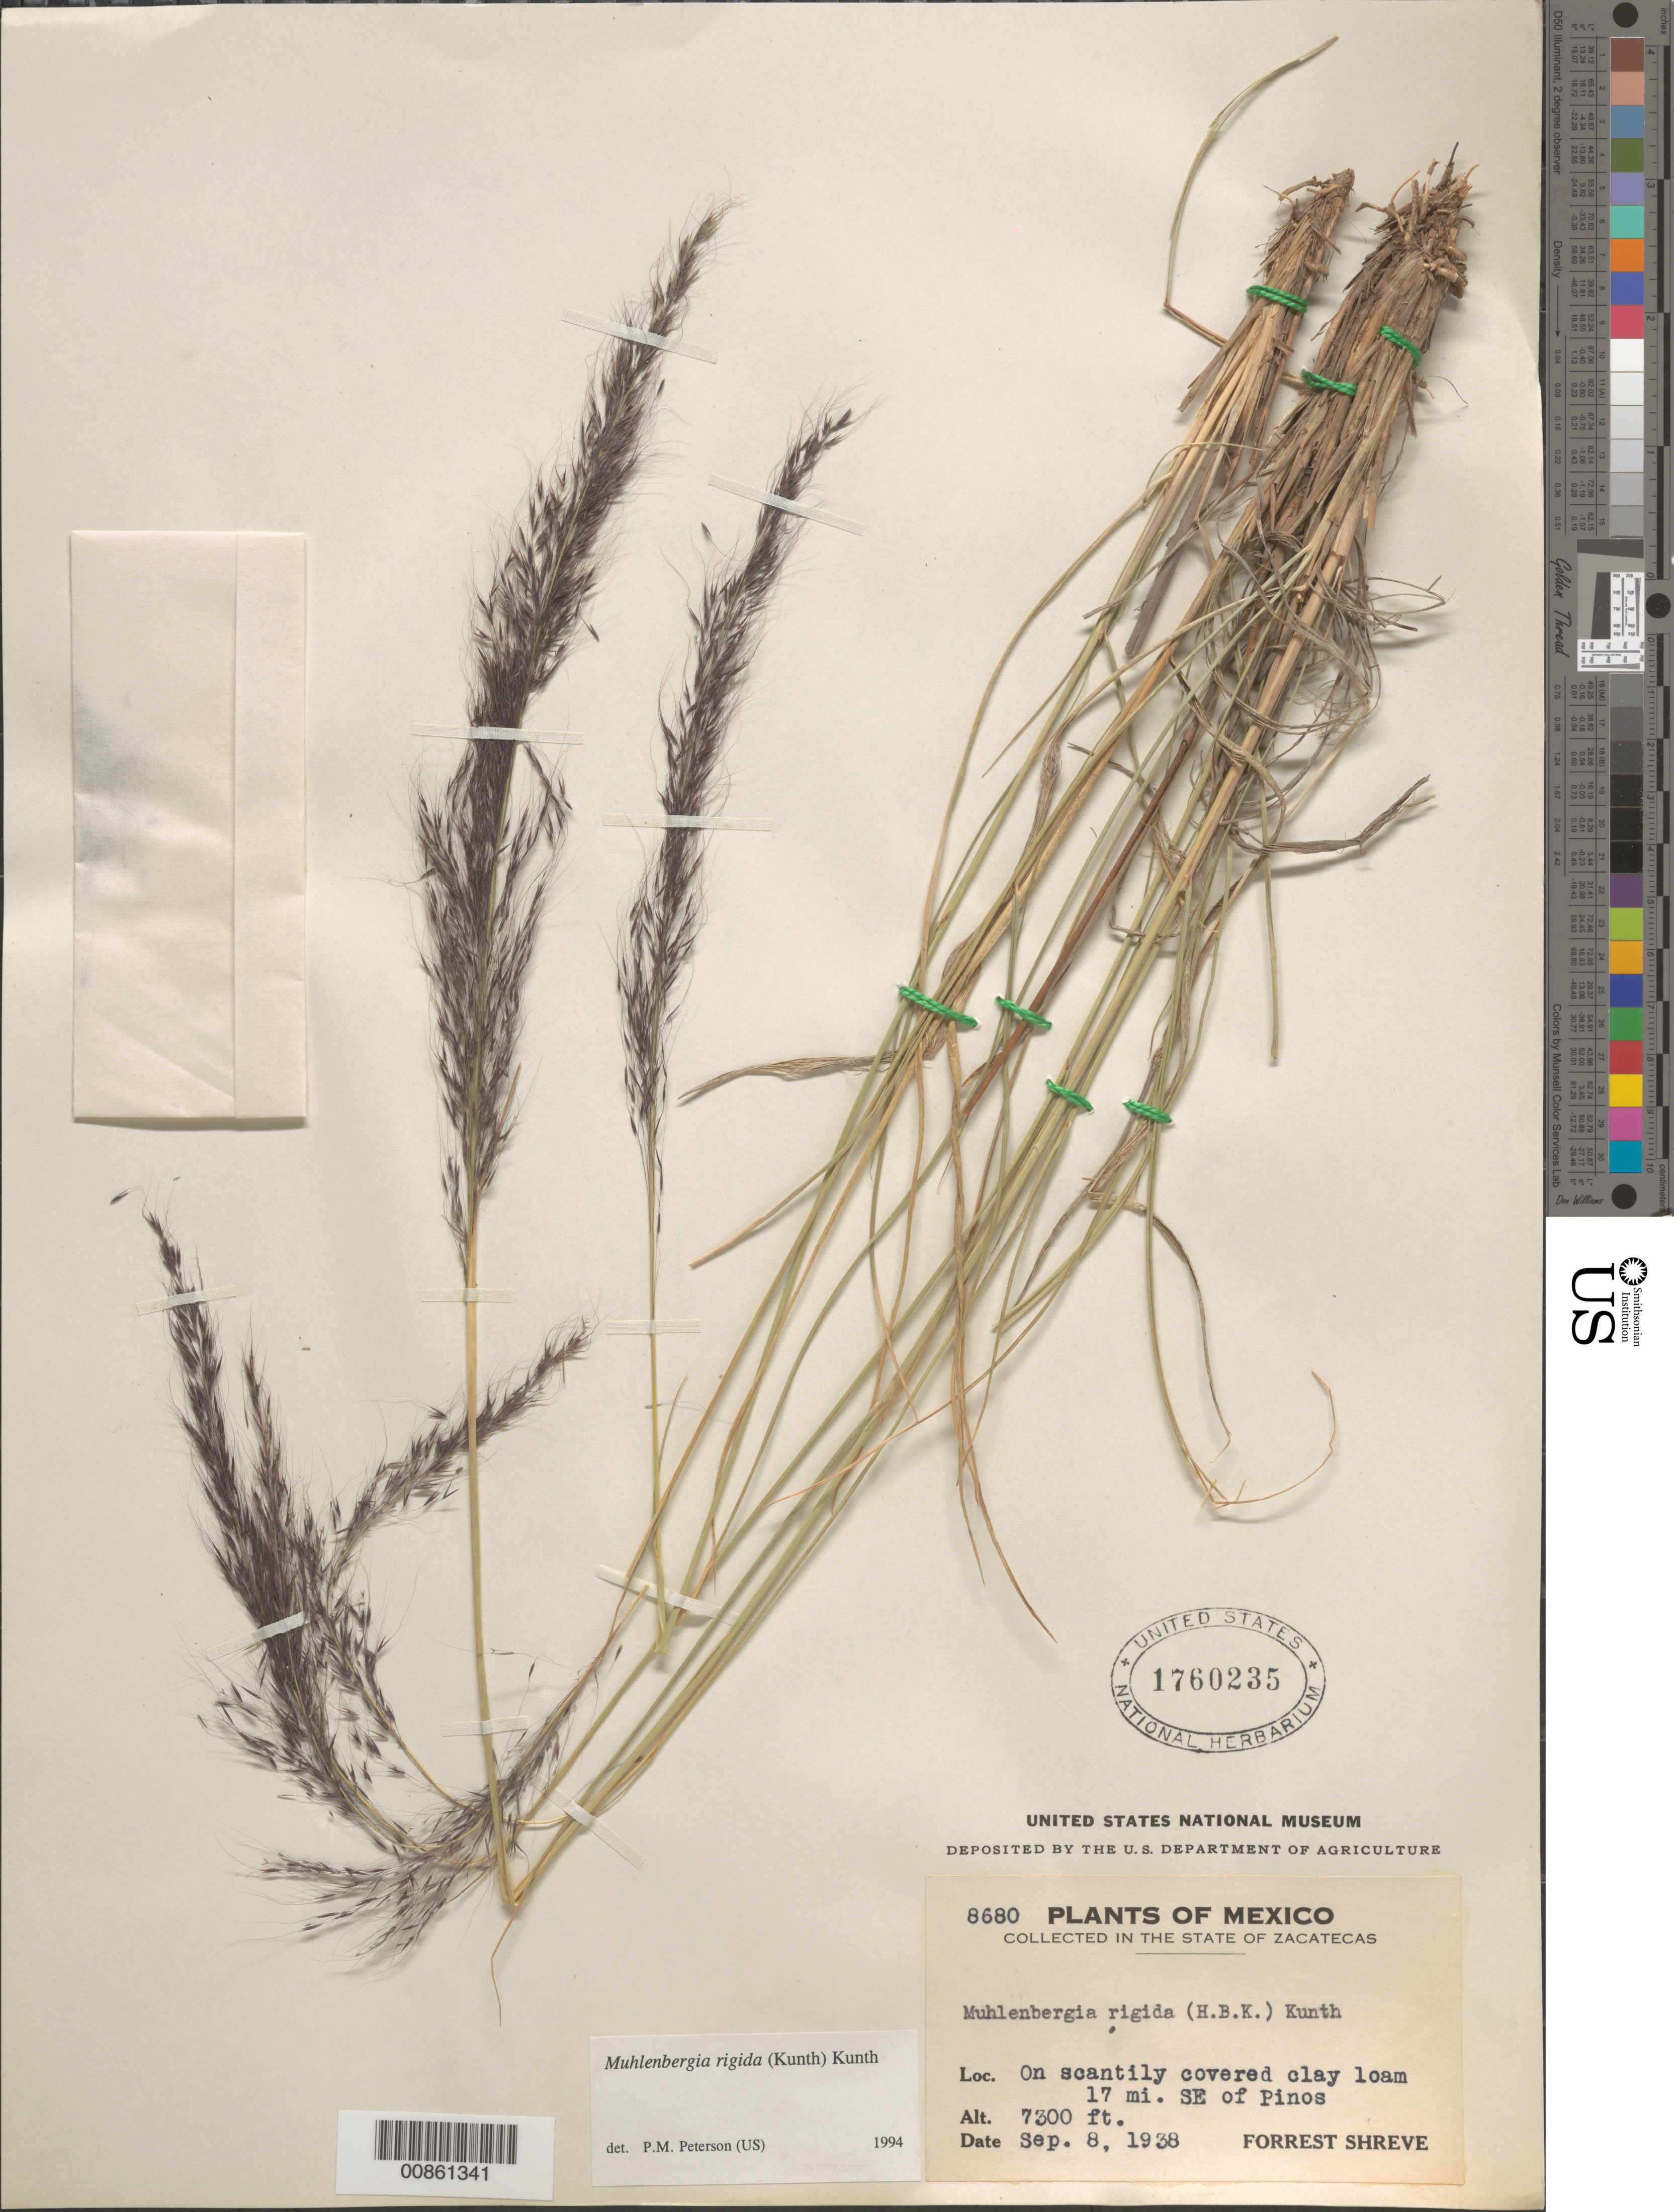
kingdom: Plantae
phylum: Tracheophyta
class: Liliopsida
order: Poales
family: Poaceae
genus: Muhlenbergia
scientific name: Muhlenbergia rigida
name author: (Kunth) Kunth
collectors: F. Shreve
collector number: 8680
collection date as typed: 08 Sep 1938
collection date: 1938-09-08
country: Mexico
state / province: Zacatecas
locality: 17 mi SE of Pinos, Zac.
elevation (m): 2225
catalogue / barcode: US 1760235